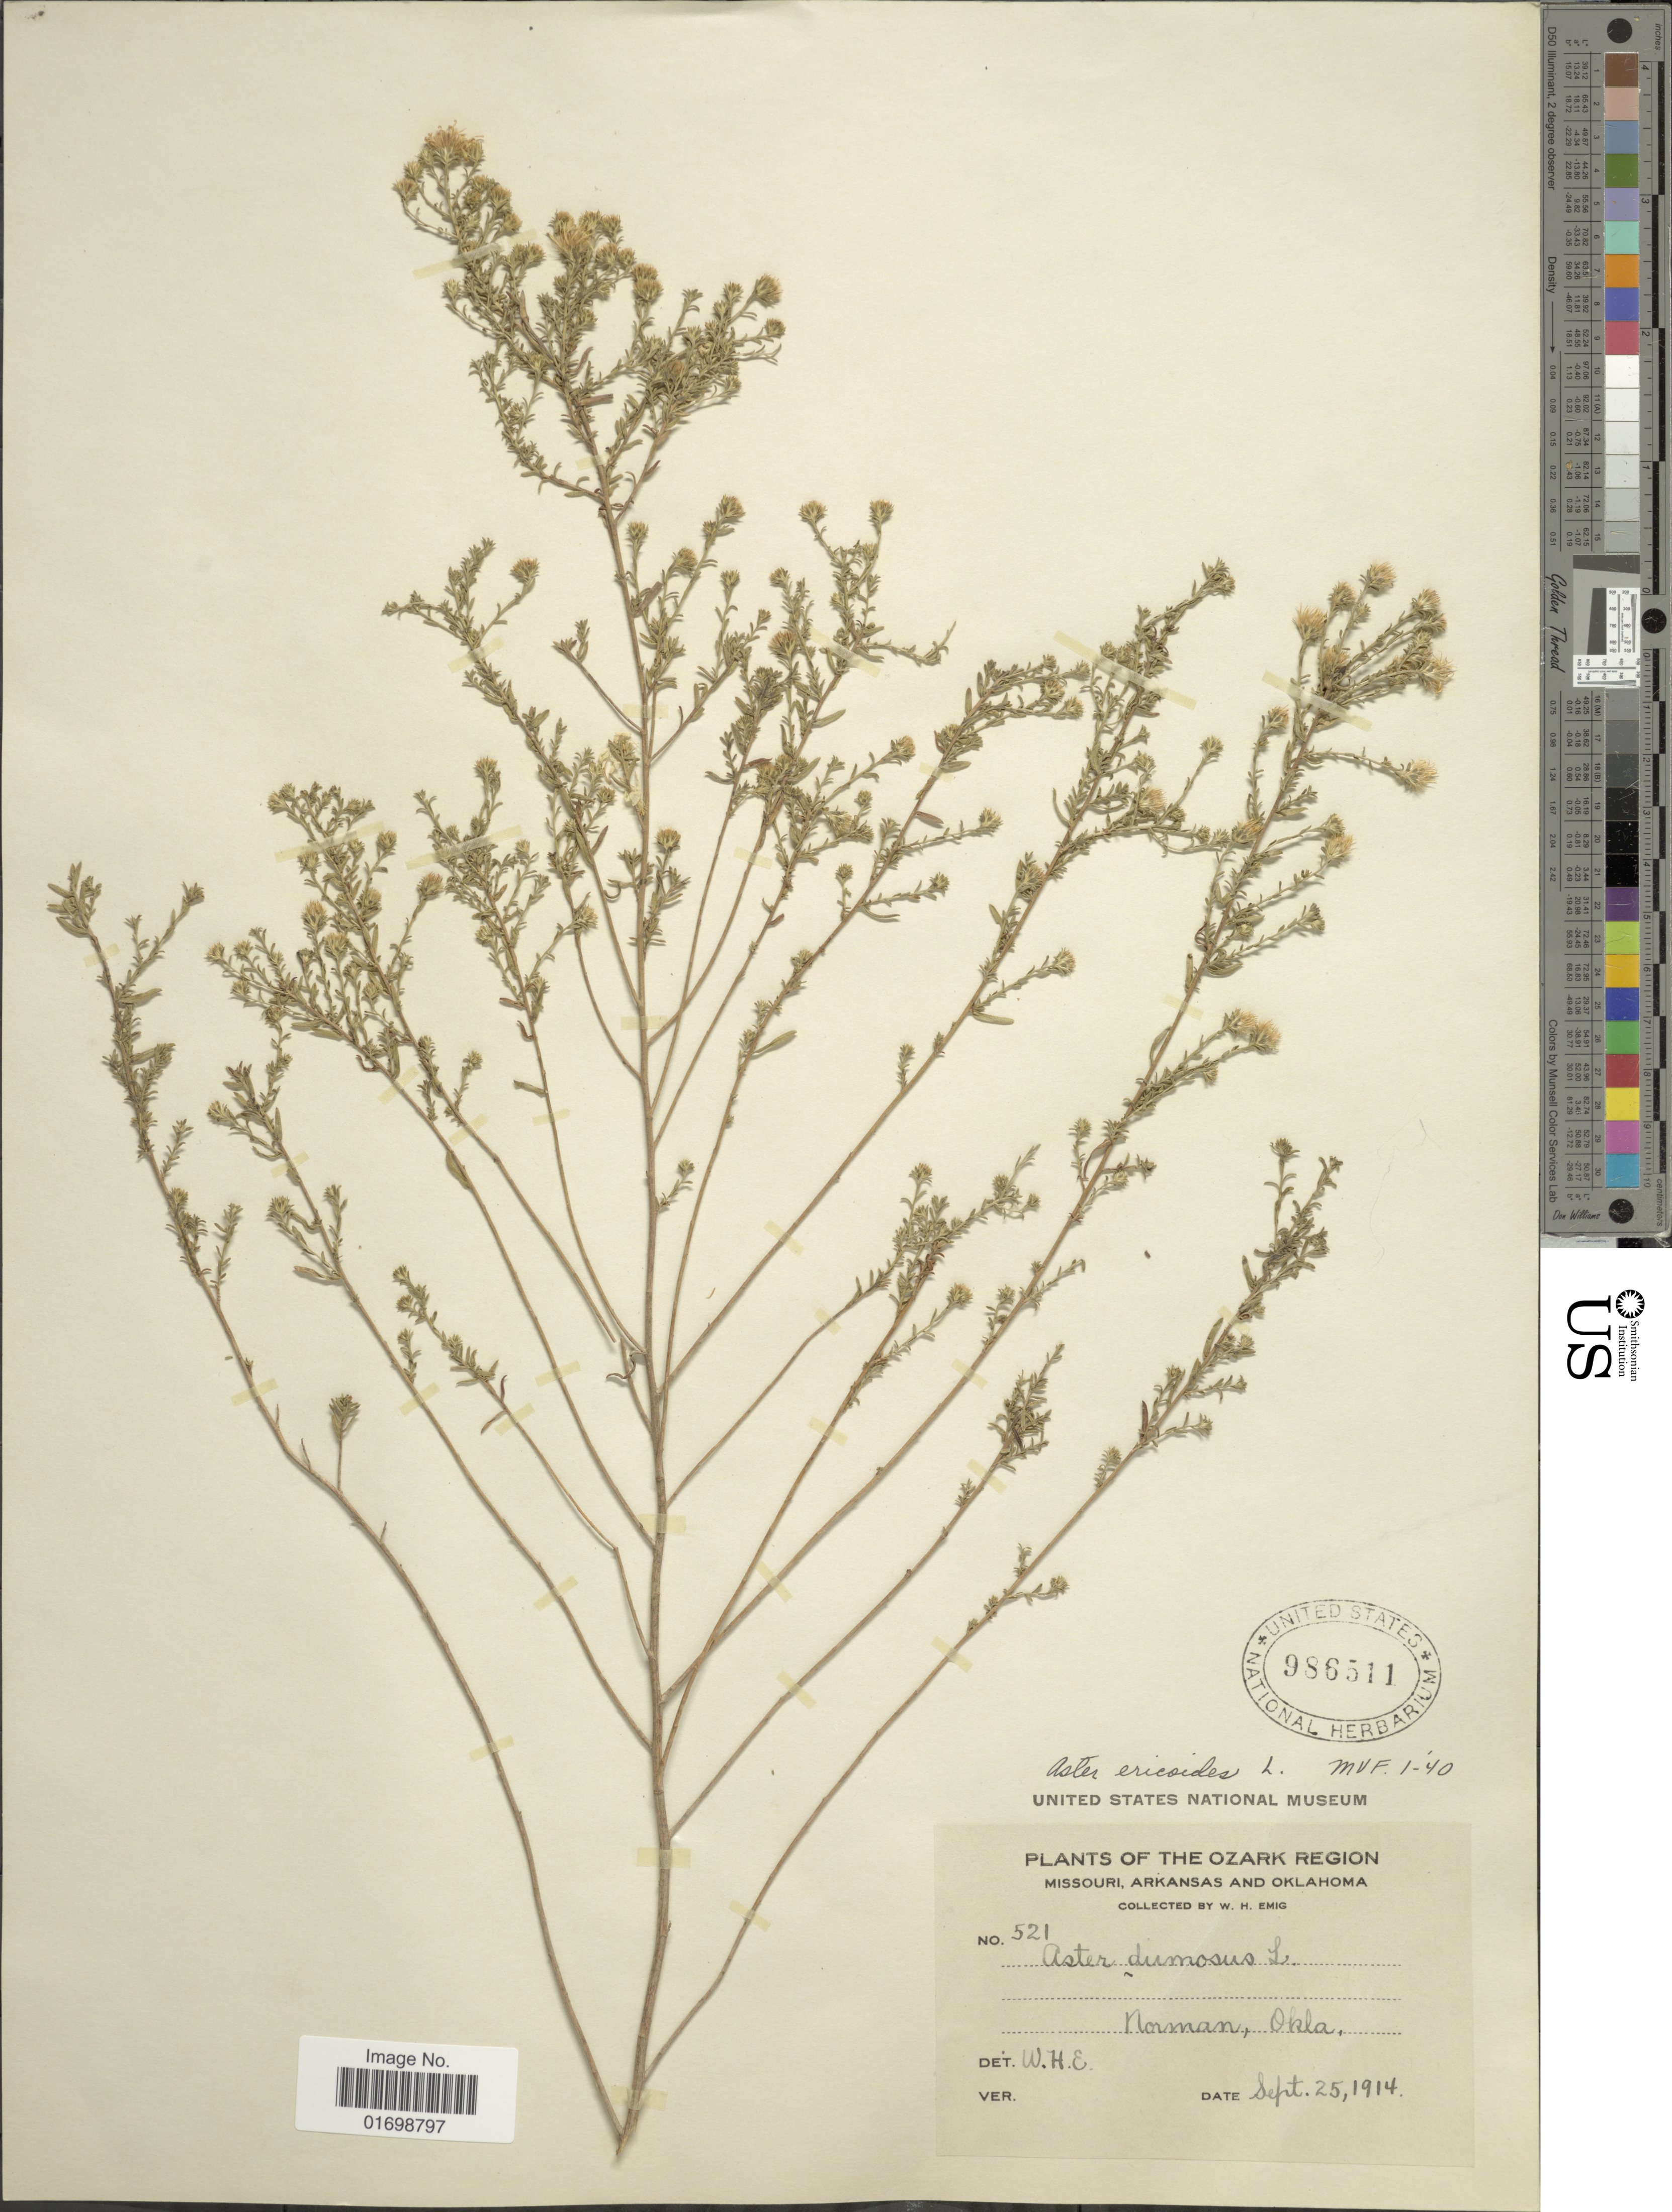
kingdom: Plantae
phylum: Tracheophyta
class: Magnoliopsida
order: Asterales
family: Asteraceae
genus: Symphyotrichum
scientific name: Symphyotrichum ericoides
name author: (L.) G.L. Nesom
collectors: W. H. Emig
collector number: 521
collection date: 1914-09-25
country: United States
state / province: Oklahoma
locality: Norman.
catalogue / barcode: US 986511